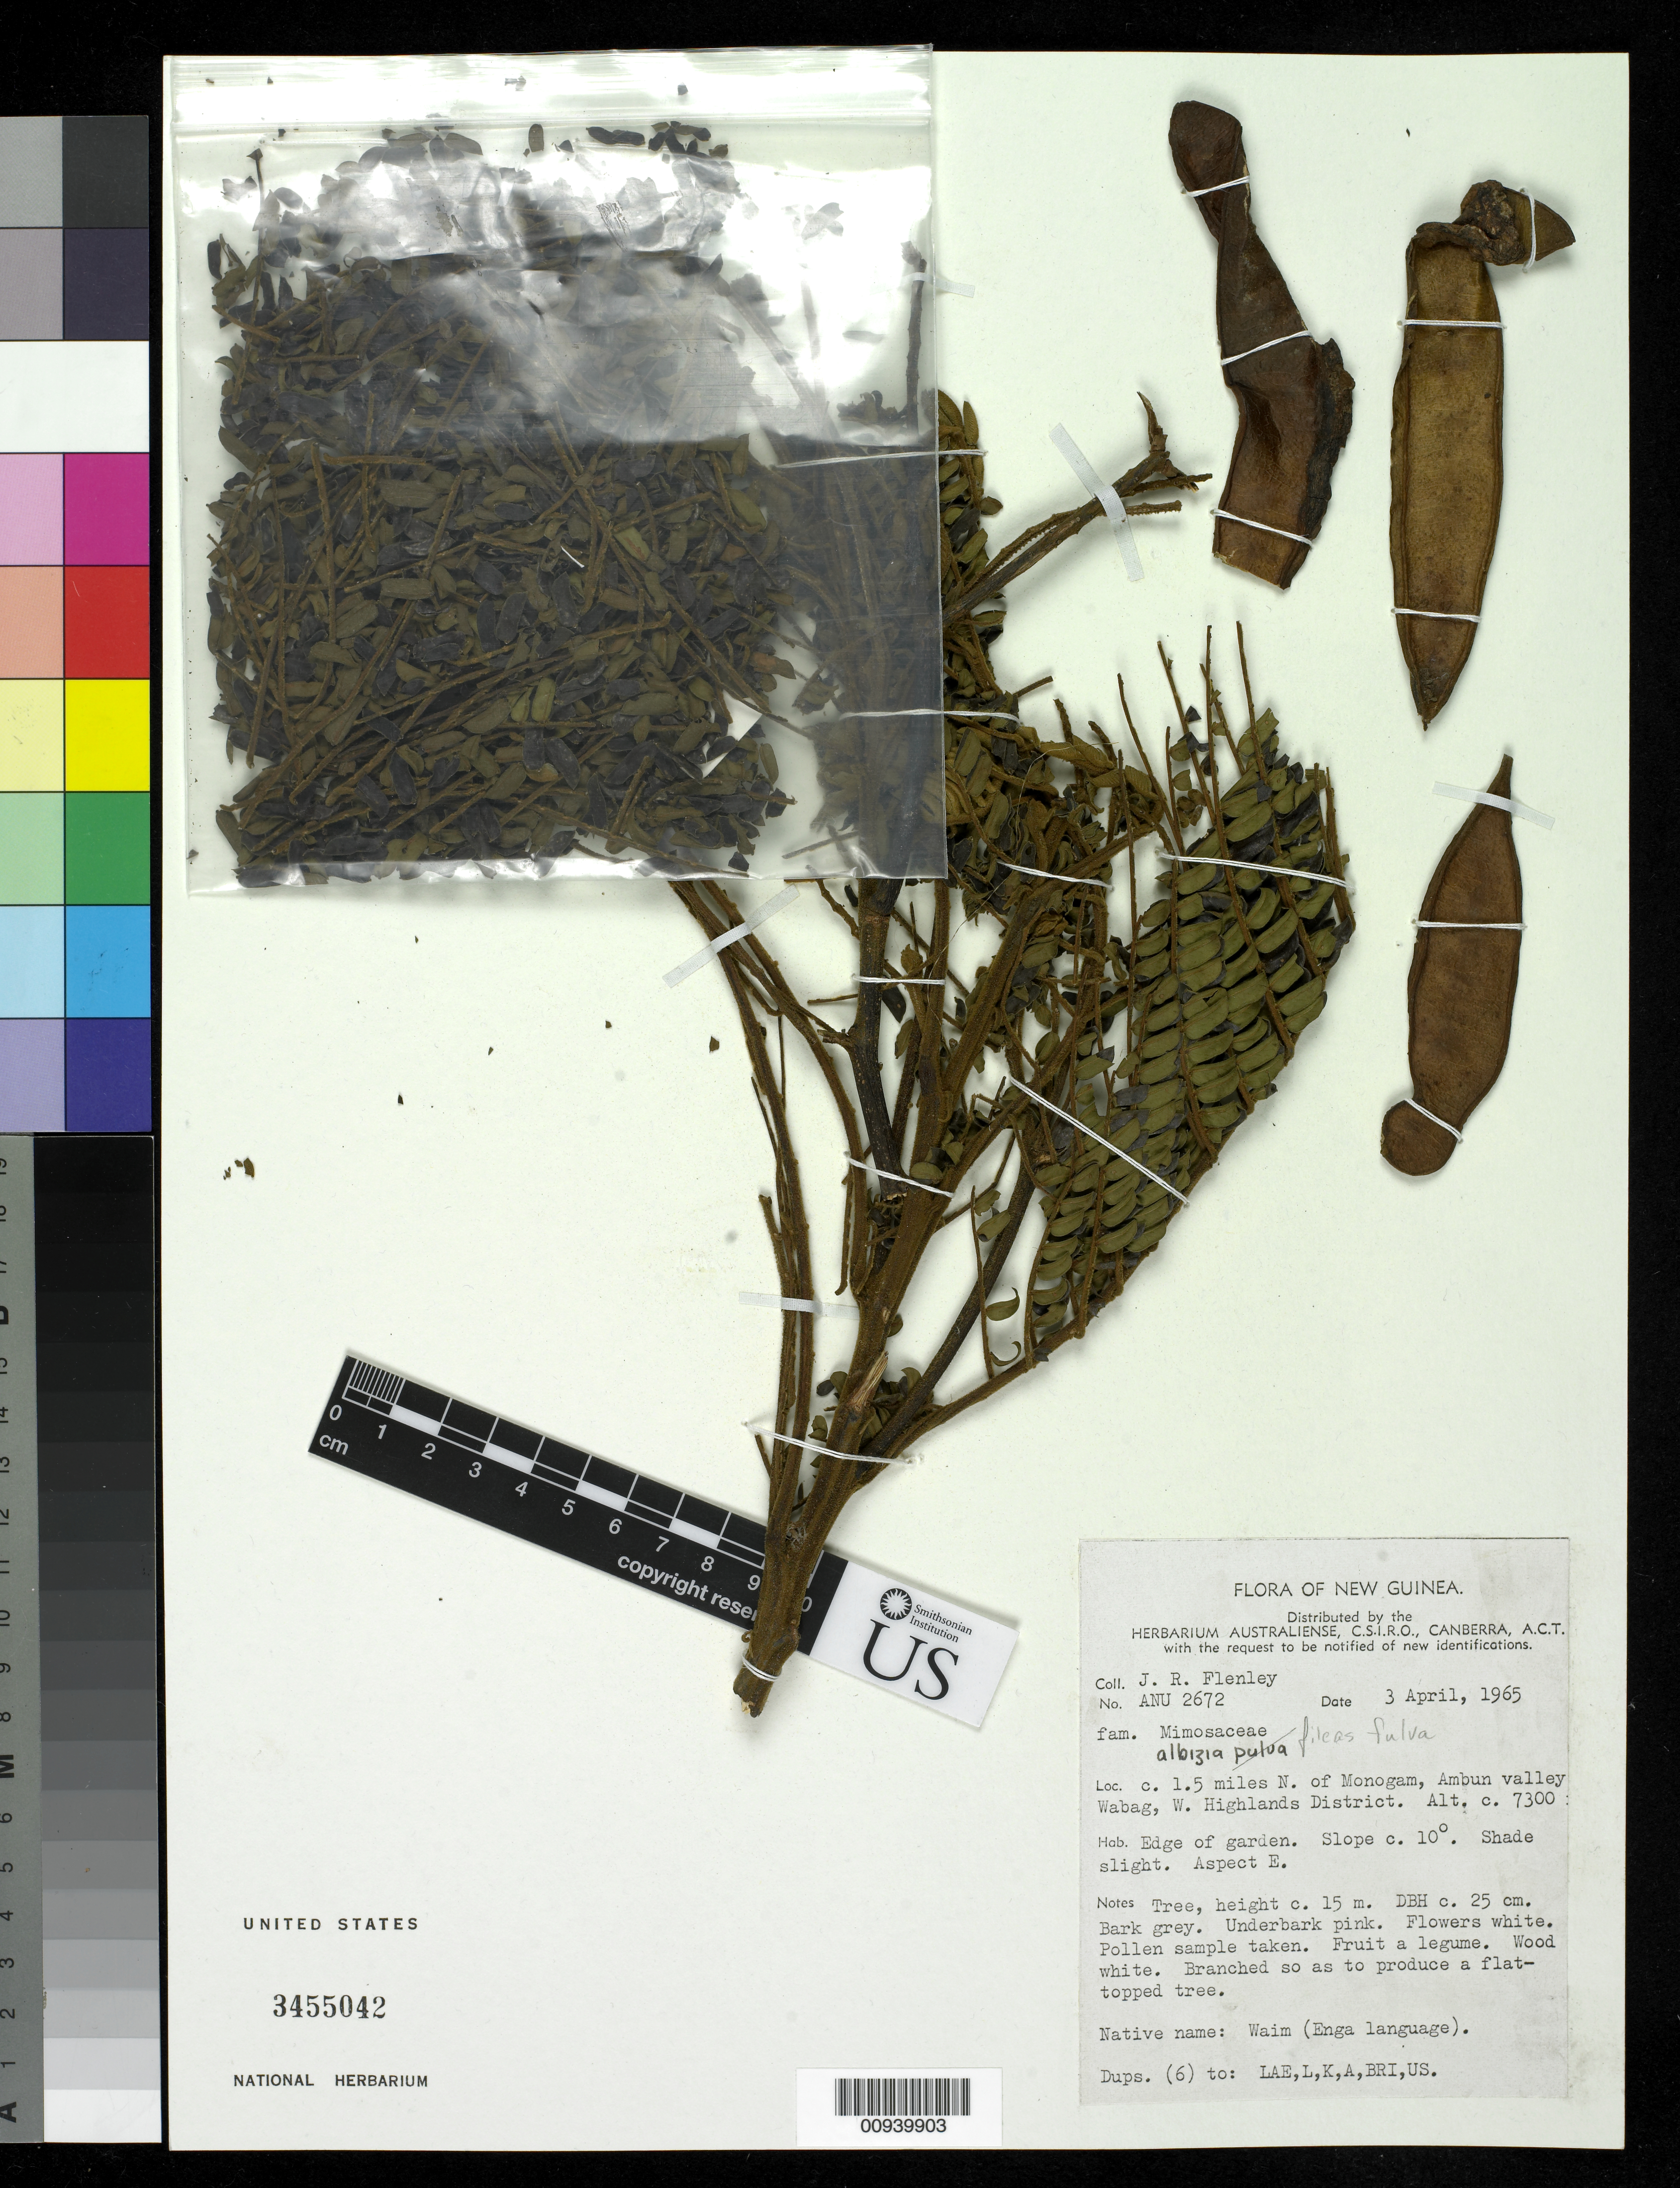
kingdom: Plantae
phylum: Tracheophyta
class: Magnoliopsida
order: Fabales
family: Fabaceae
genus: Albizia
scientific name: Albizia fulva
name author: C.T. White & W.D. Francis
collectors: J. Flenley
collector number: ANU 2672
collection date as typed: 03 Apr 1965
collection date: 1965-04-03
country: Papua New Guinea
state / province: Enga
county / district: Wabag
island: New Guinea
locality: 1.5 miles N. of Monogam, Ambun Valley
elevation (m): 7300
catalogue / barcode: US 3455042